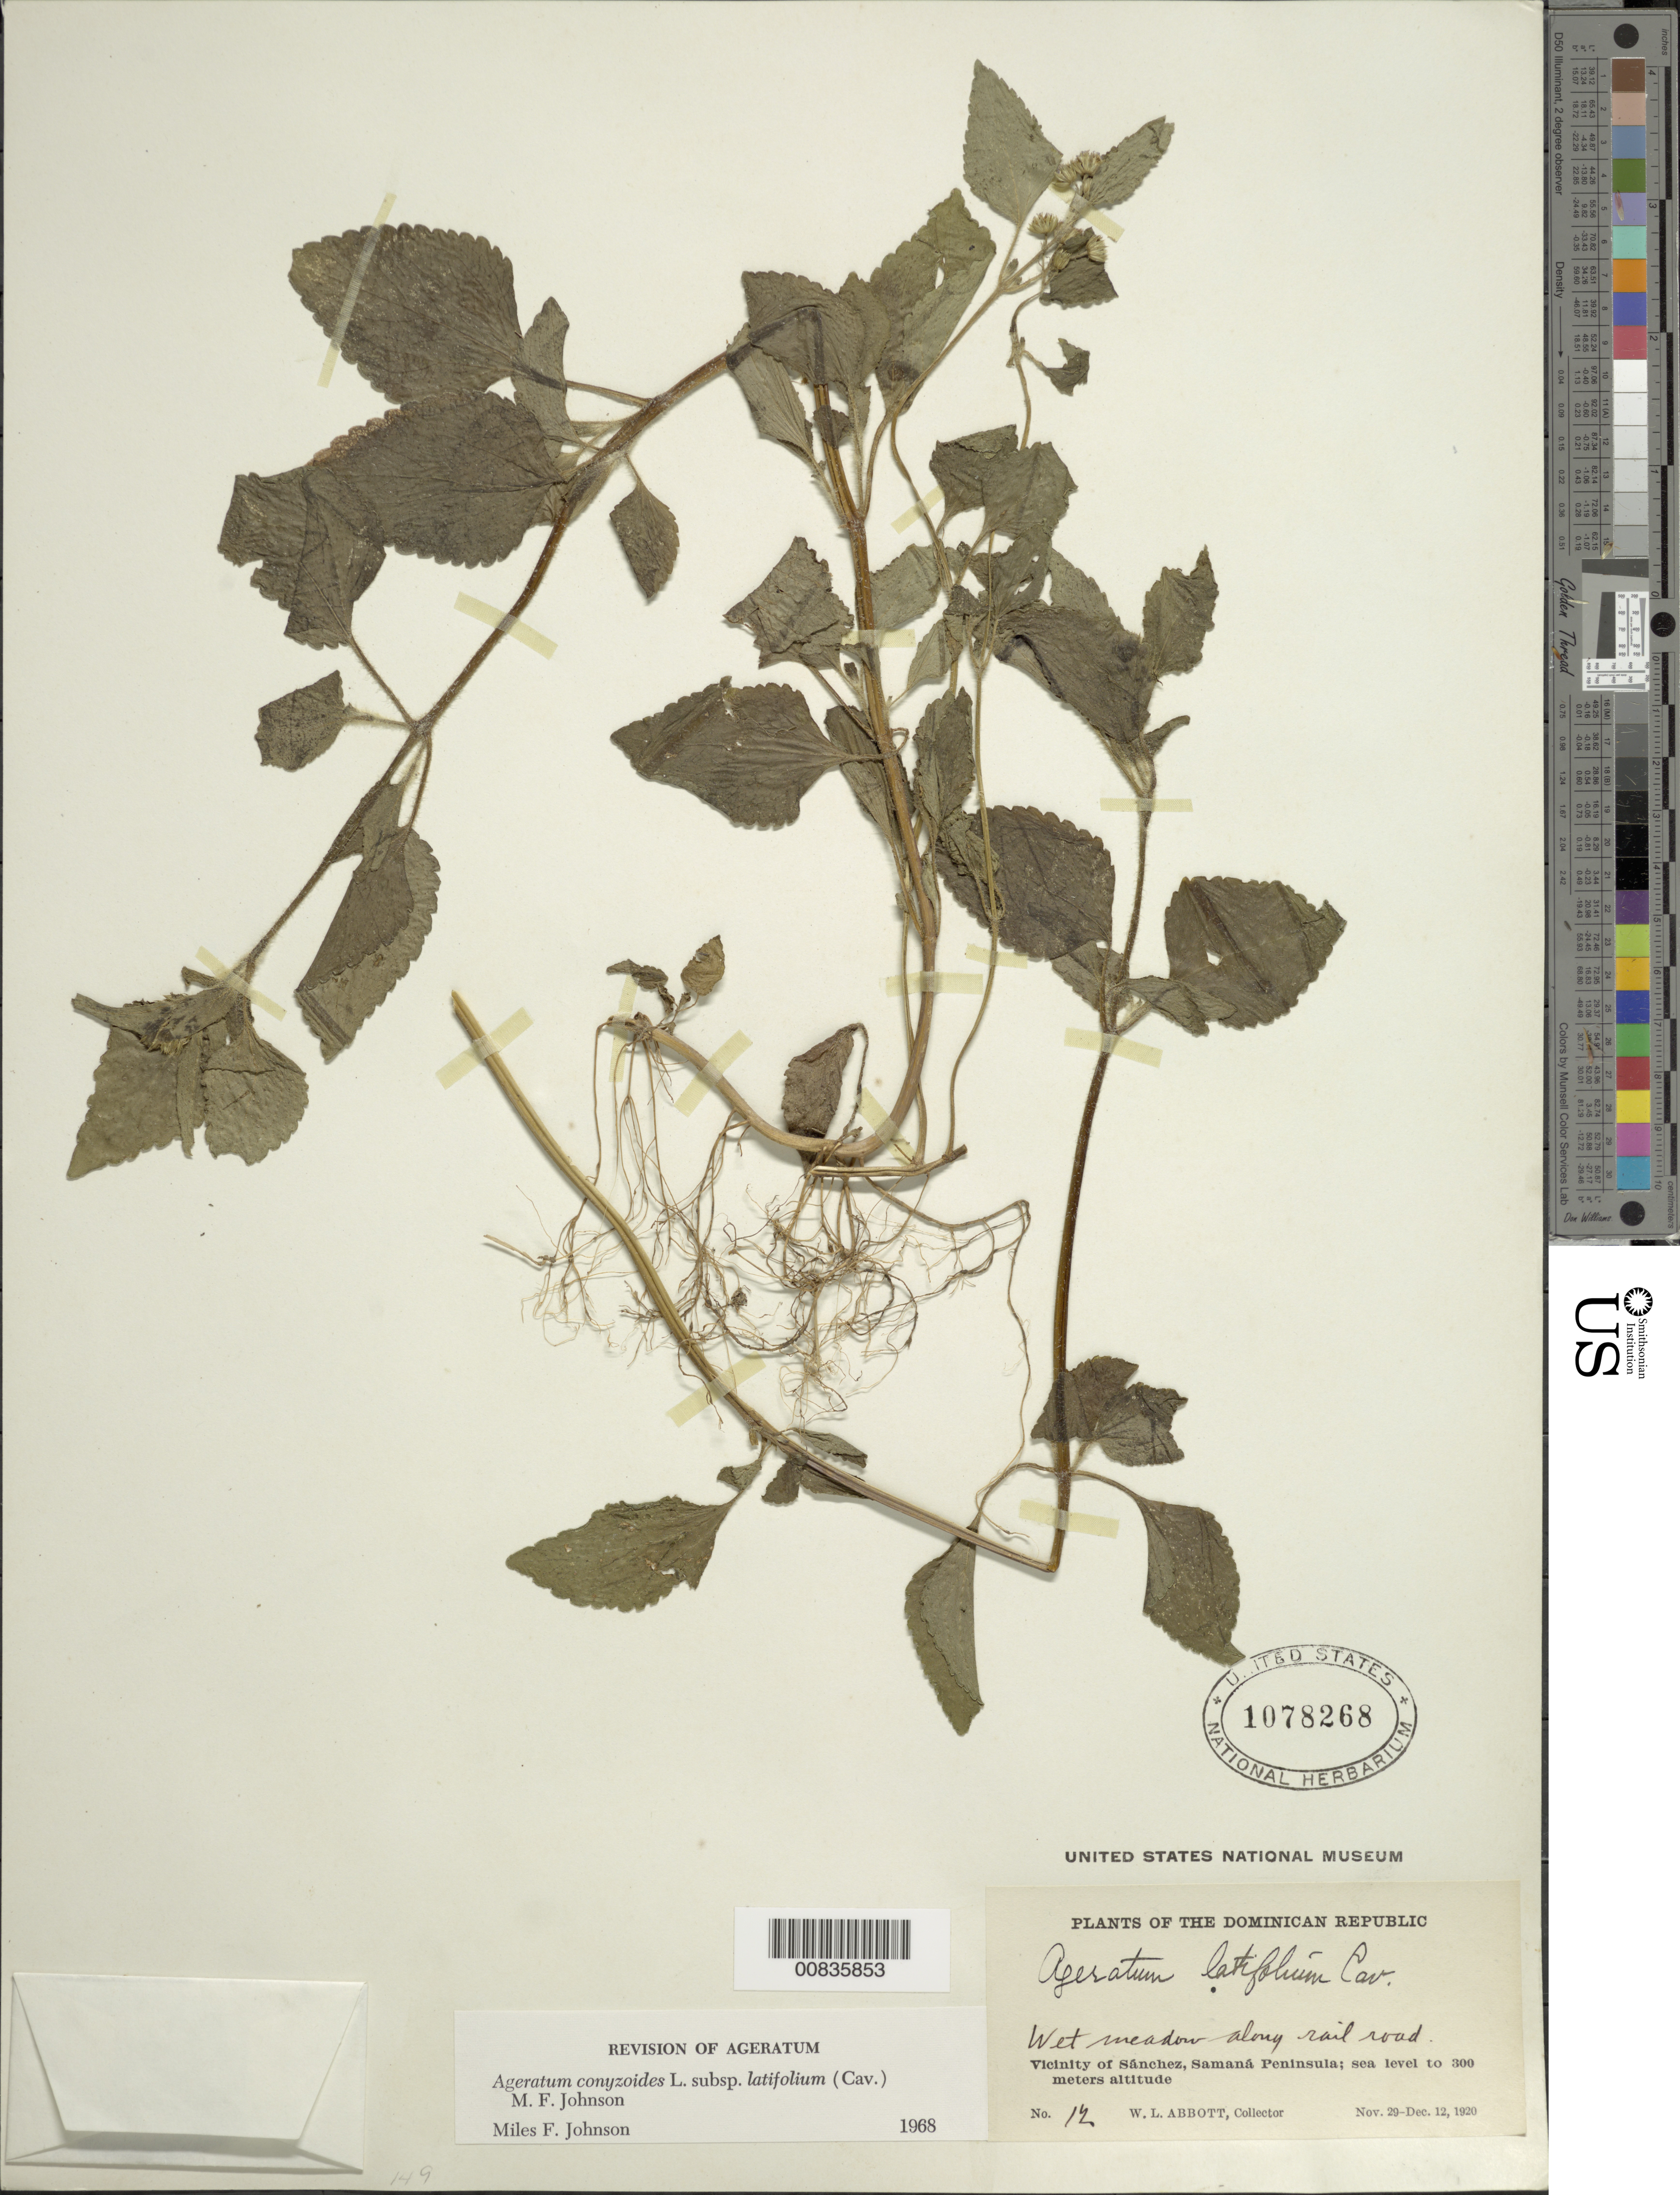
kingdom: Plantae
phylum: Tracheophyta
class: Magnoliopsida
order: Asterales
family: Asteraceae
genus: Ageratum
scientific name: Ageratum conyzoides subsp. latifolium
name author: (Cav.) M.F. Johnson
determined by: Johnson, M. F.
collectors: W. L. Abbott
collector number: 12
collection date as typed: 29 Nov 1920 to 12 Dec 1920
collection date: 1920-11-29/1920-12-12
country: Dominican Republic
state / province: Samana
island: Hispaniola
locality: Vicinity of Sánchez, Samaná Peninsula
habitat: Wet meadow along rail road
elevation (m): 0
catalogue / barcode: US 1078268